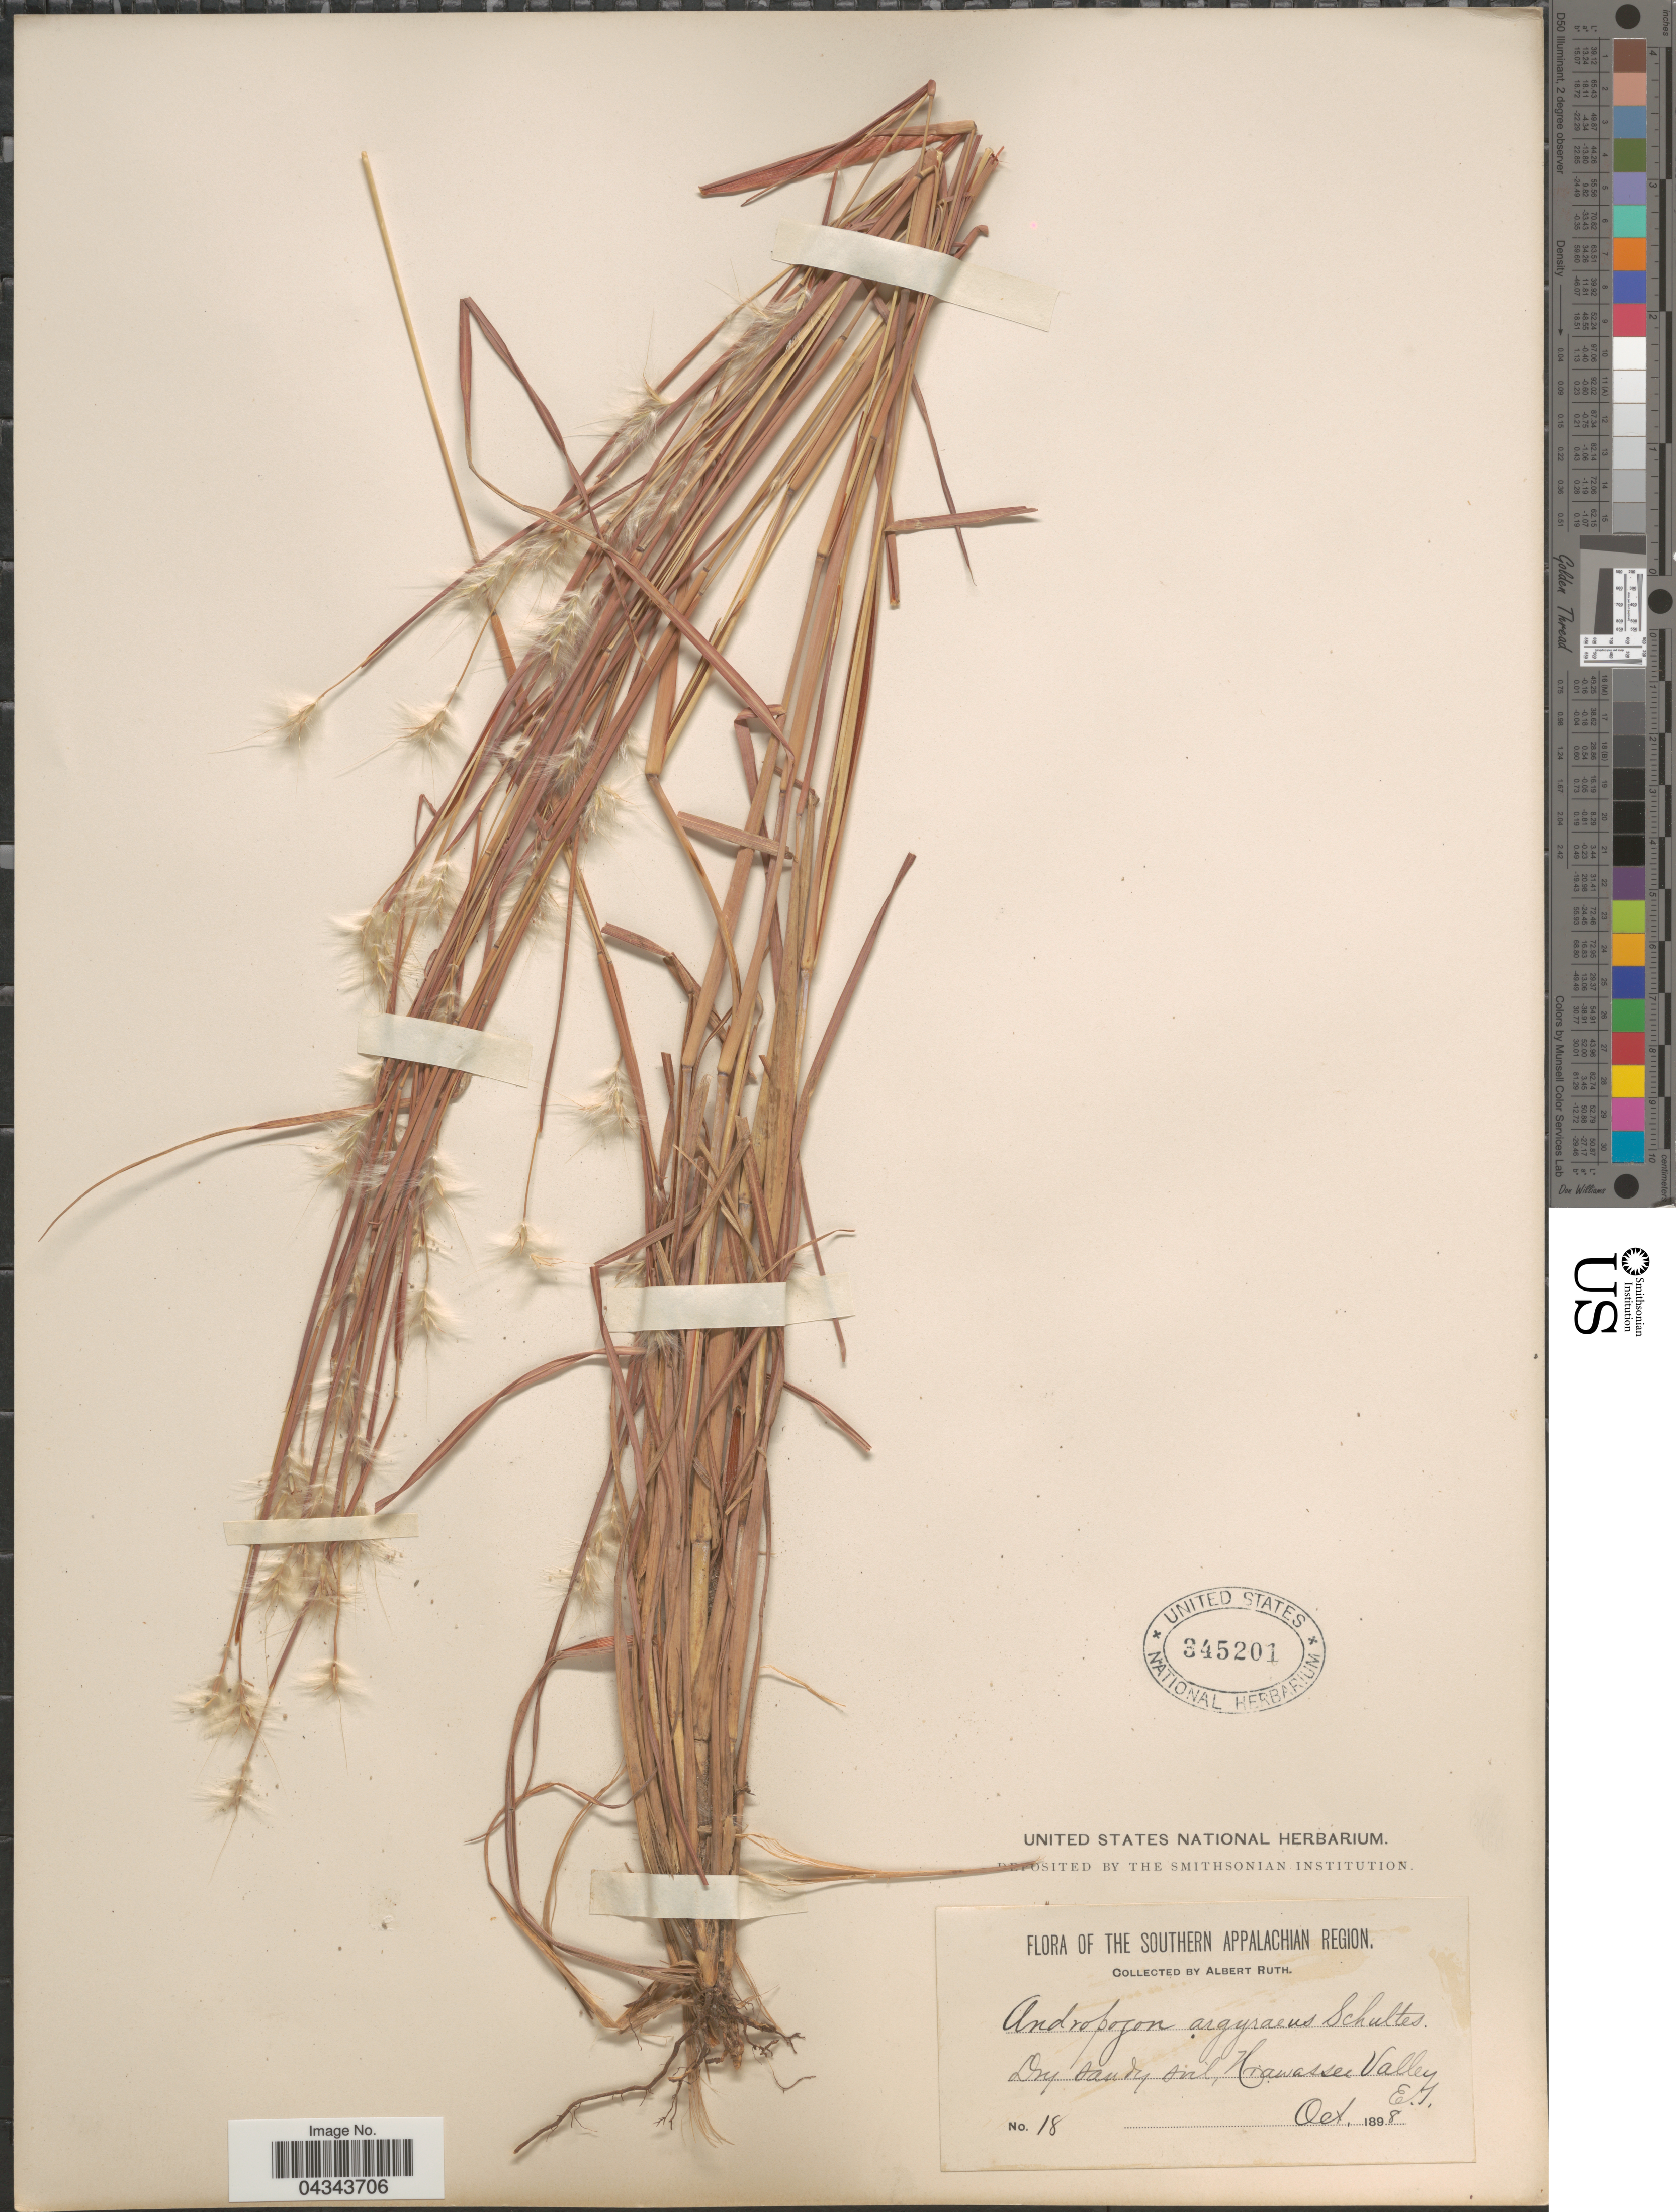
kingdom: Plantae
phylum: Tracheophyta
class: Liliopsida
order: Poales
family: Poaceae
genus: Andropogon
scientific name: Andropogon ternarius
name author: Michx.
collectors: A. Ruth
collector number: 18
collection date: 1898-10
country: United States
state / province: Tennessee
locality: The Southern Appalachian Region. Hiawassee Valley E.T.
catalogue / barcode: US 345201